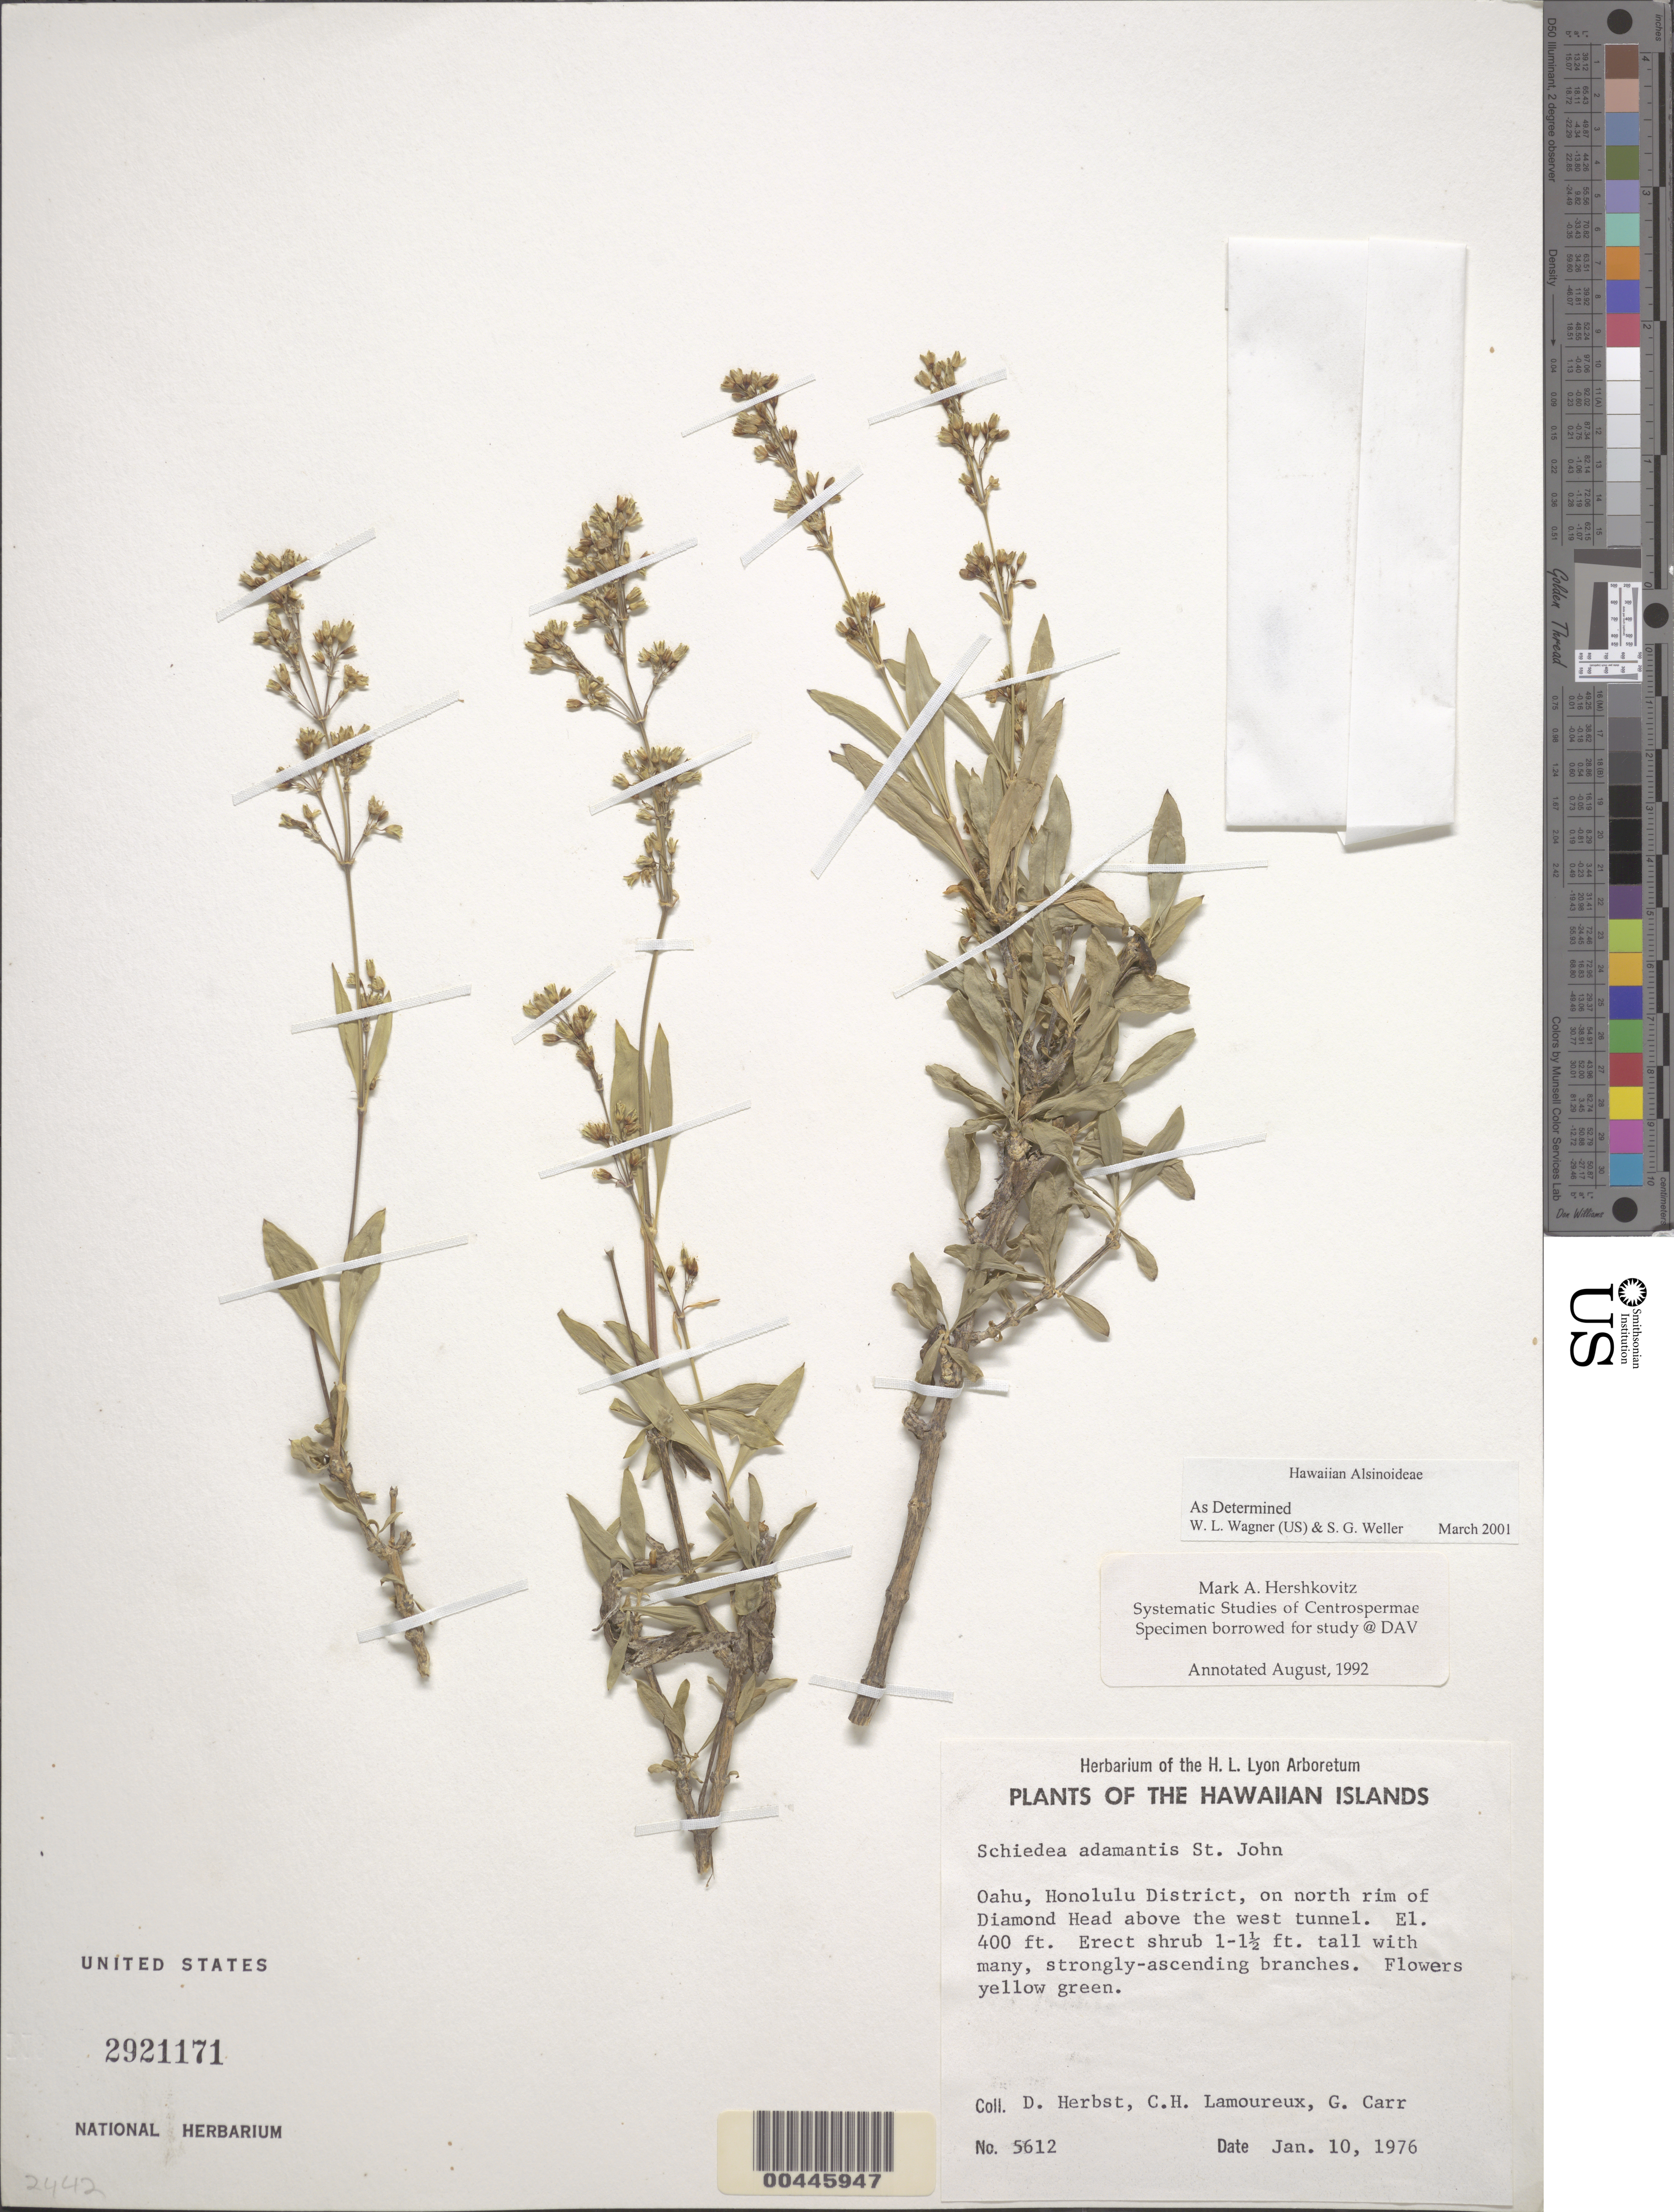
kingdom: Plantae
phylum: Tracheophyta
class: Magnoliopsida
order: Caryophyllales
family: Caryophyllaceae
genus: Schiedea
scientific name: Schiedea adamantis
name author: H. St. John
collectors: D. R. Herbst, C. H. Lamoureux & G. Carr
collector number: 5612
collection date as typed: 10 Jan 1976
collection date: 1976-01-10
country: United States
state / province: Hawaii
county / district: Honolulu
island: Oahu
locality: Honolulu Dist., on N rim of Diamond Head above the W tunnel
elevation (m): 122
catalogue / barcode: US 2921171